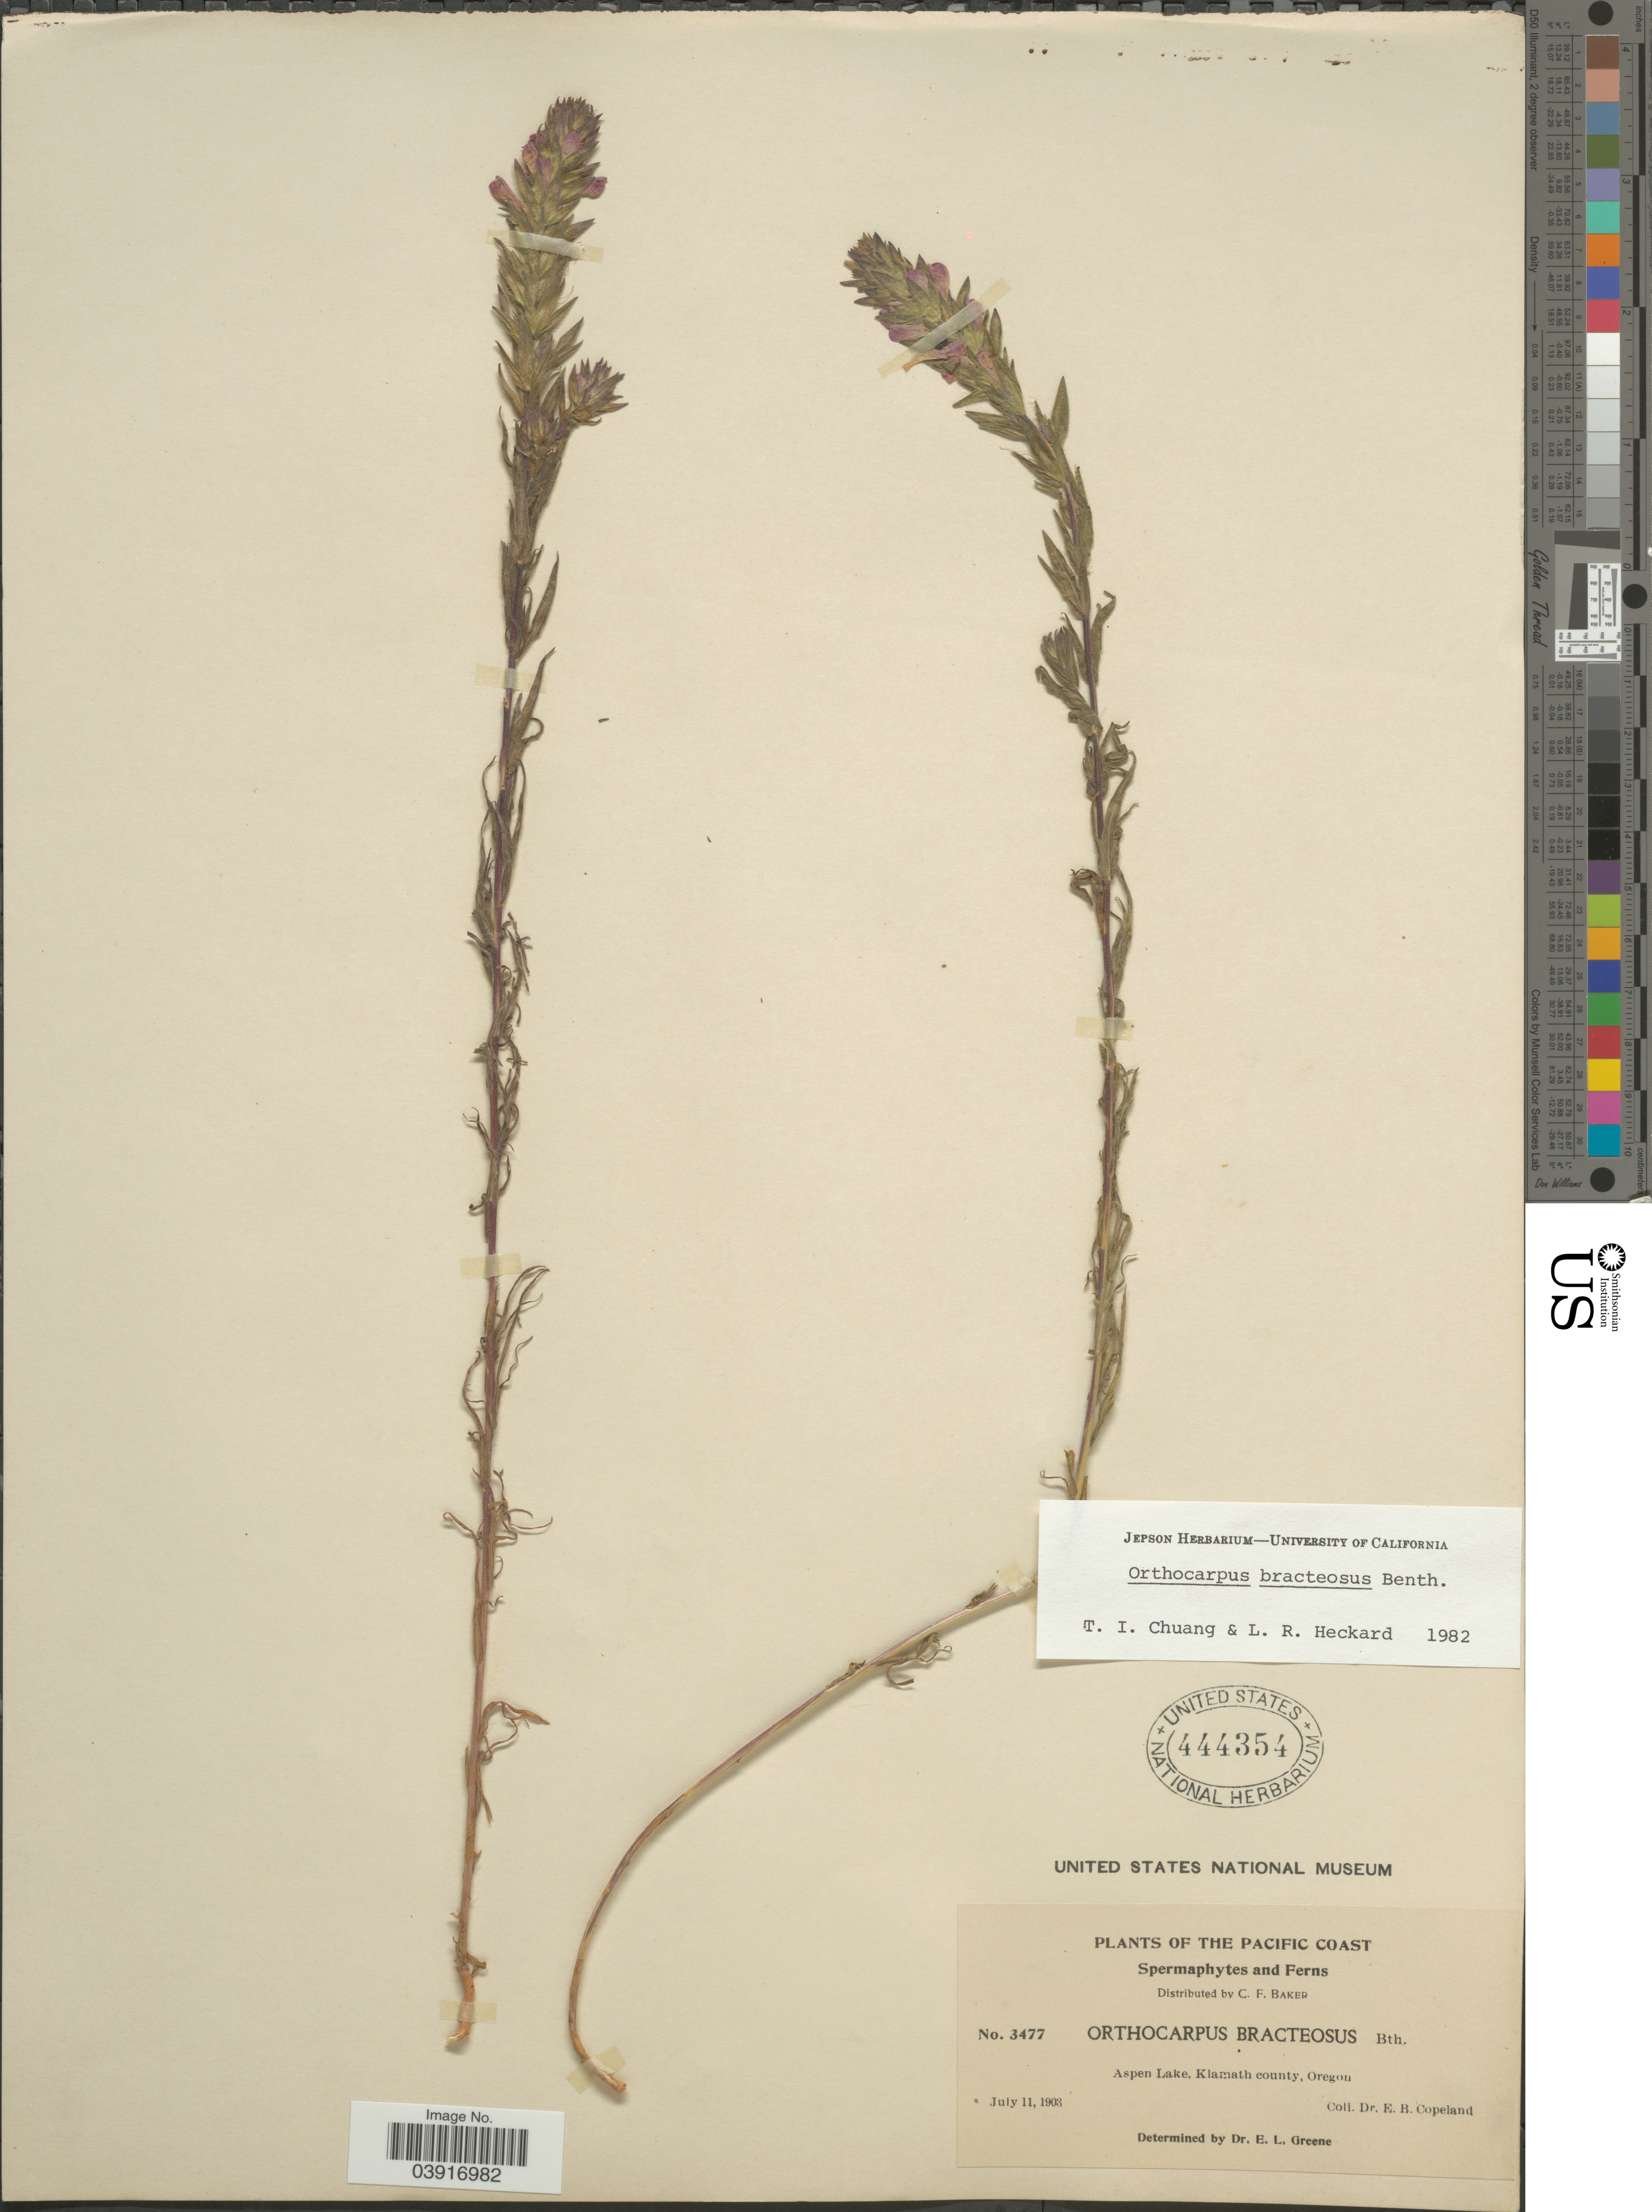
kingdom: Plantae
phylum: Tracheophyta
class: Magnoliopsida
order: Lamiales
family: Orobanchaceae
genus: Orthocarpus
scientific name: Orthocarpus bracteosus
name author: Benth.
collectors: E. B. Copeland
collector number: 3477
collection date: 1903-07-11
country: United States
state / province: Oregon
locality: Pacific Coast. Aspen Lake, Klamath County.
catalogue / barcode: US 444354